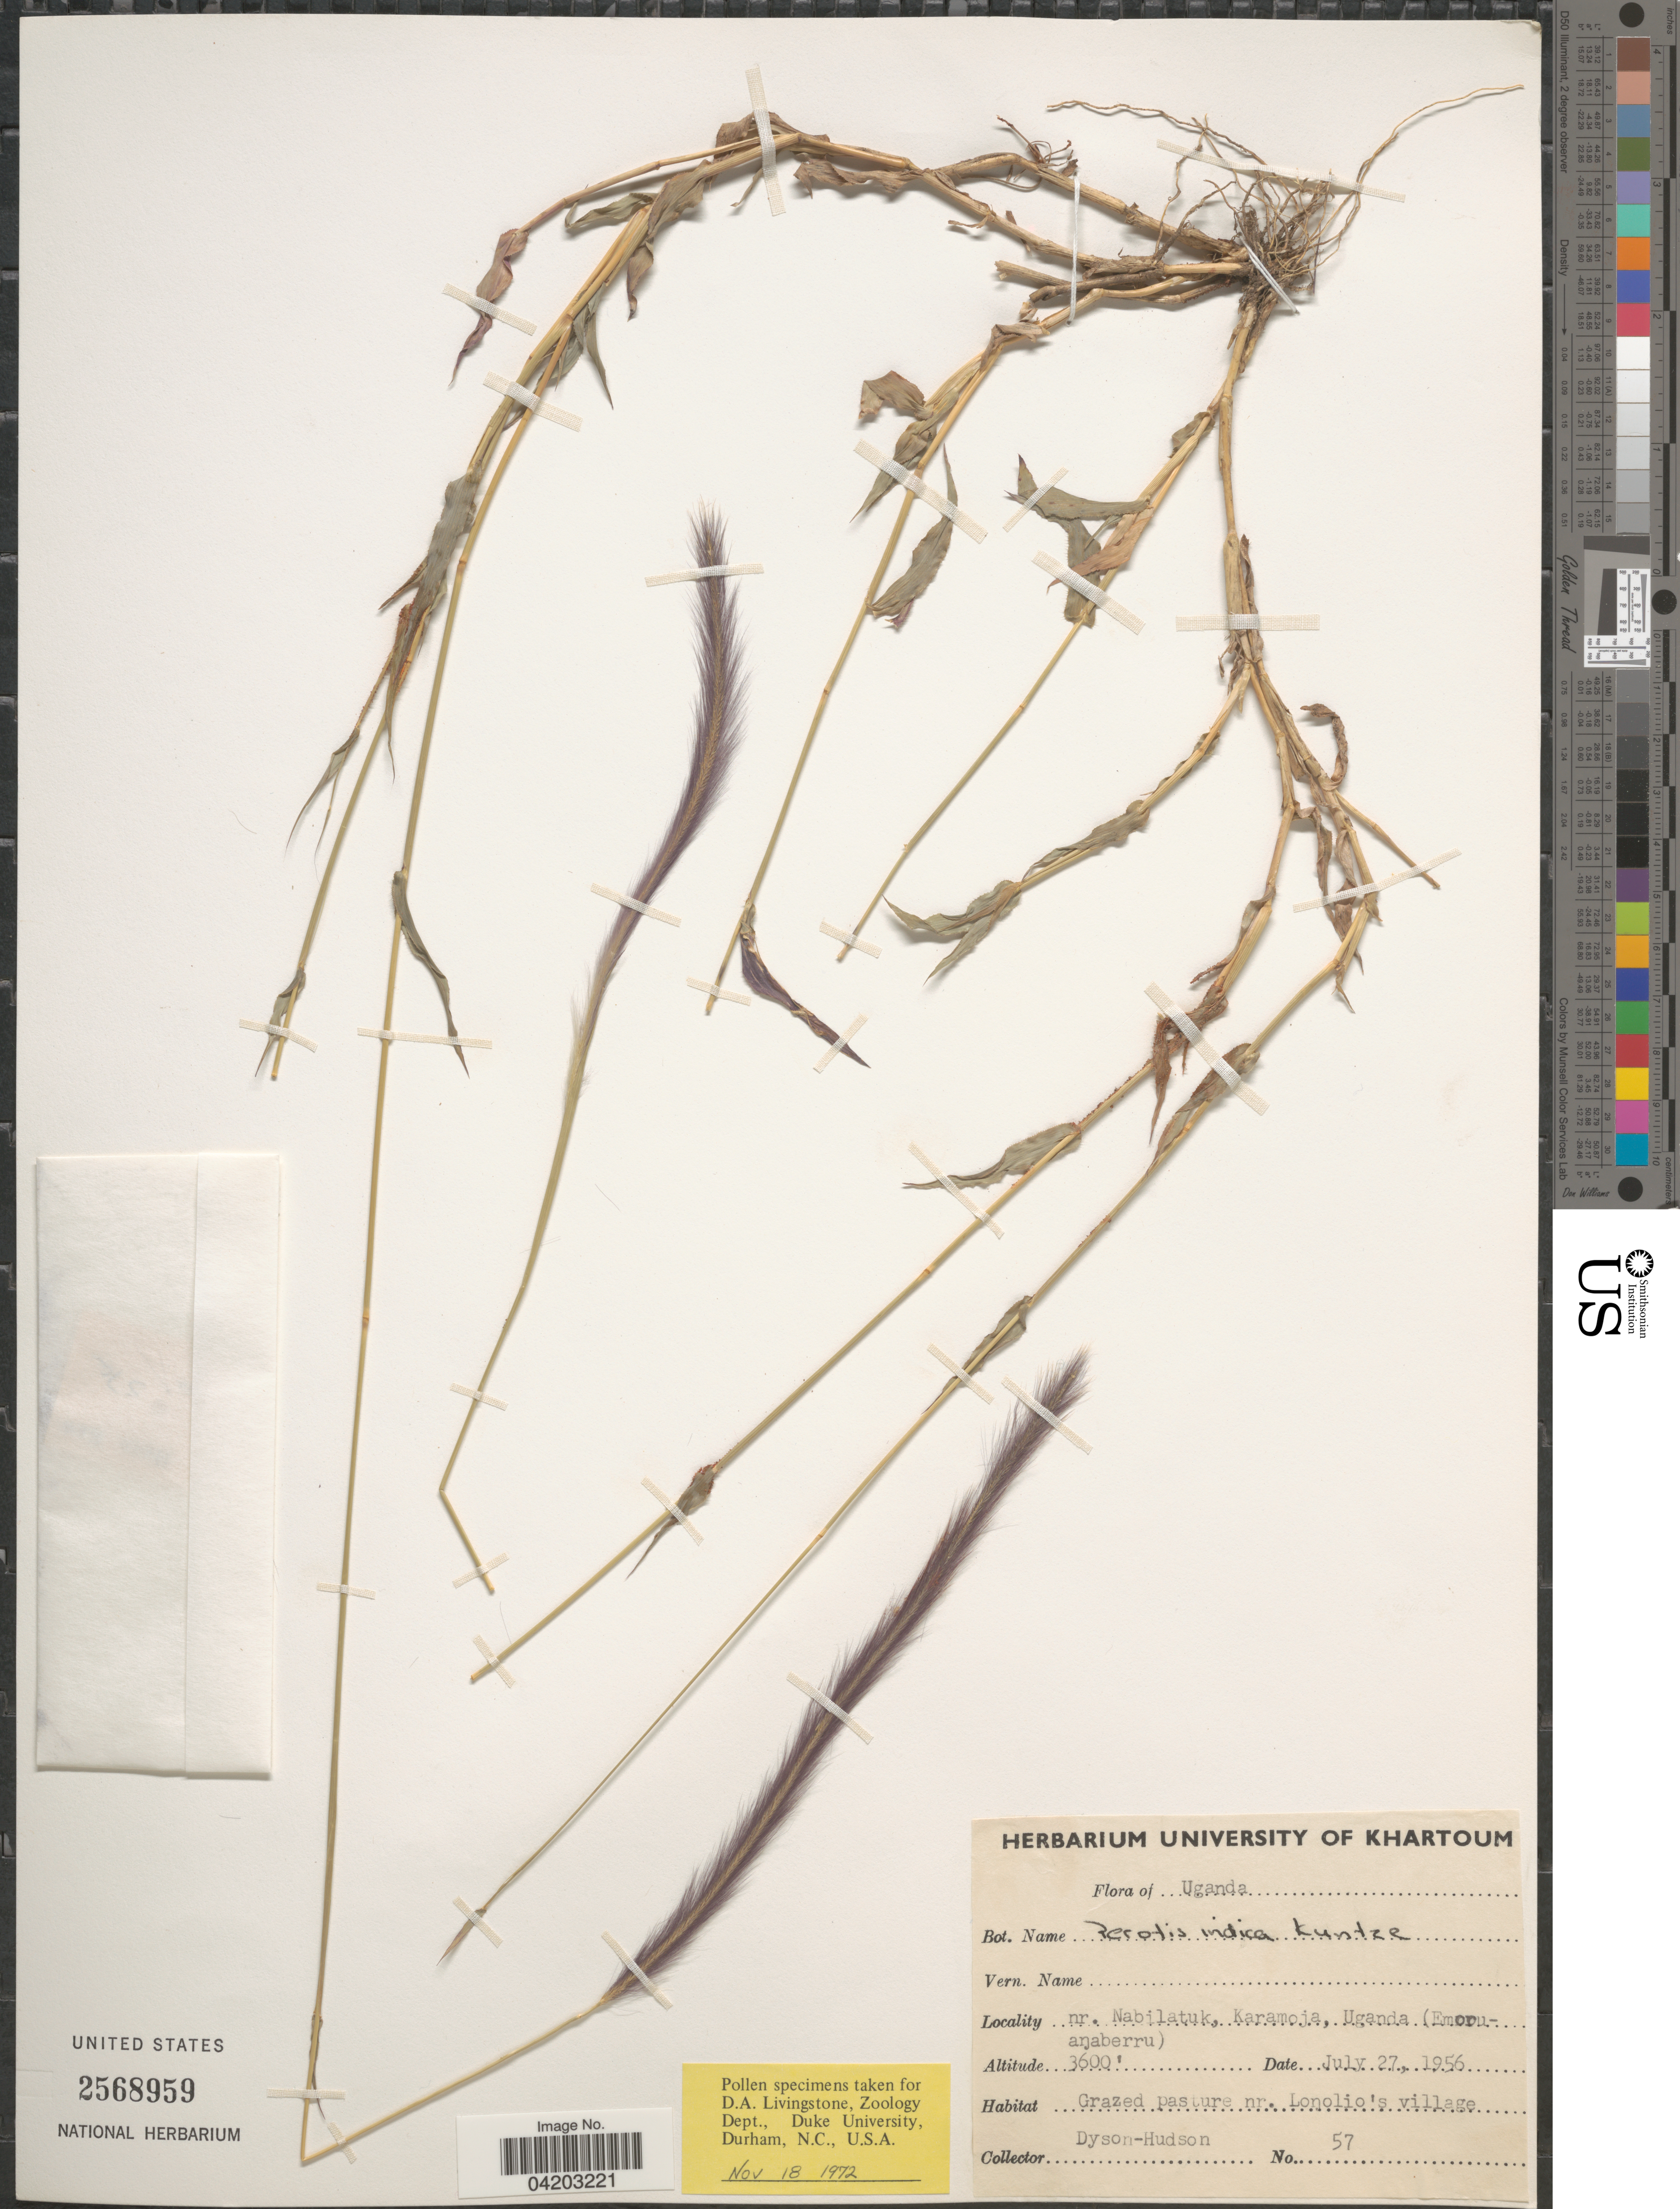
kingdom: Plantae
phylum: Tracheophyta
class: Liliopsida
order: Poales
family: Poaceae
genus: Perotis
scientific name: Perotis indica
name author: (L.) Kuntze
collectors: Dyson-Hudson, --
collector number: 57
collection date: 1956-07-27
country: Uganda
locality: Nr. Nabilatuk, Karamoja (Emoruanaberru). Grazed pasture nr. Lonolio's village.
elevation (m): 1097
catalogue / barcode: US 2568959